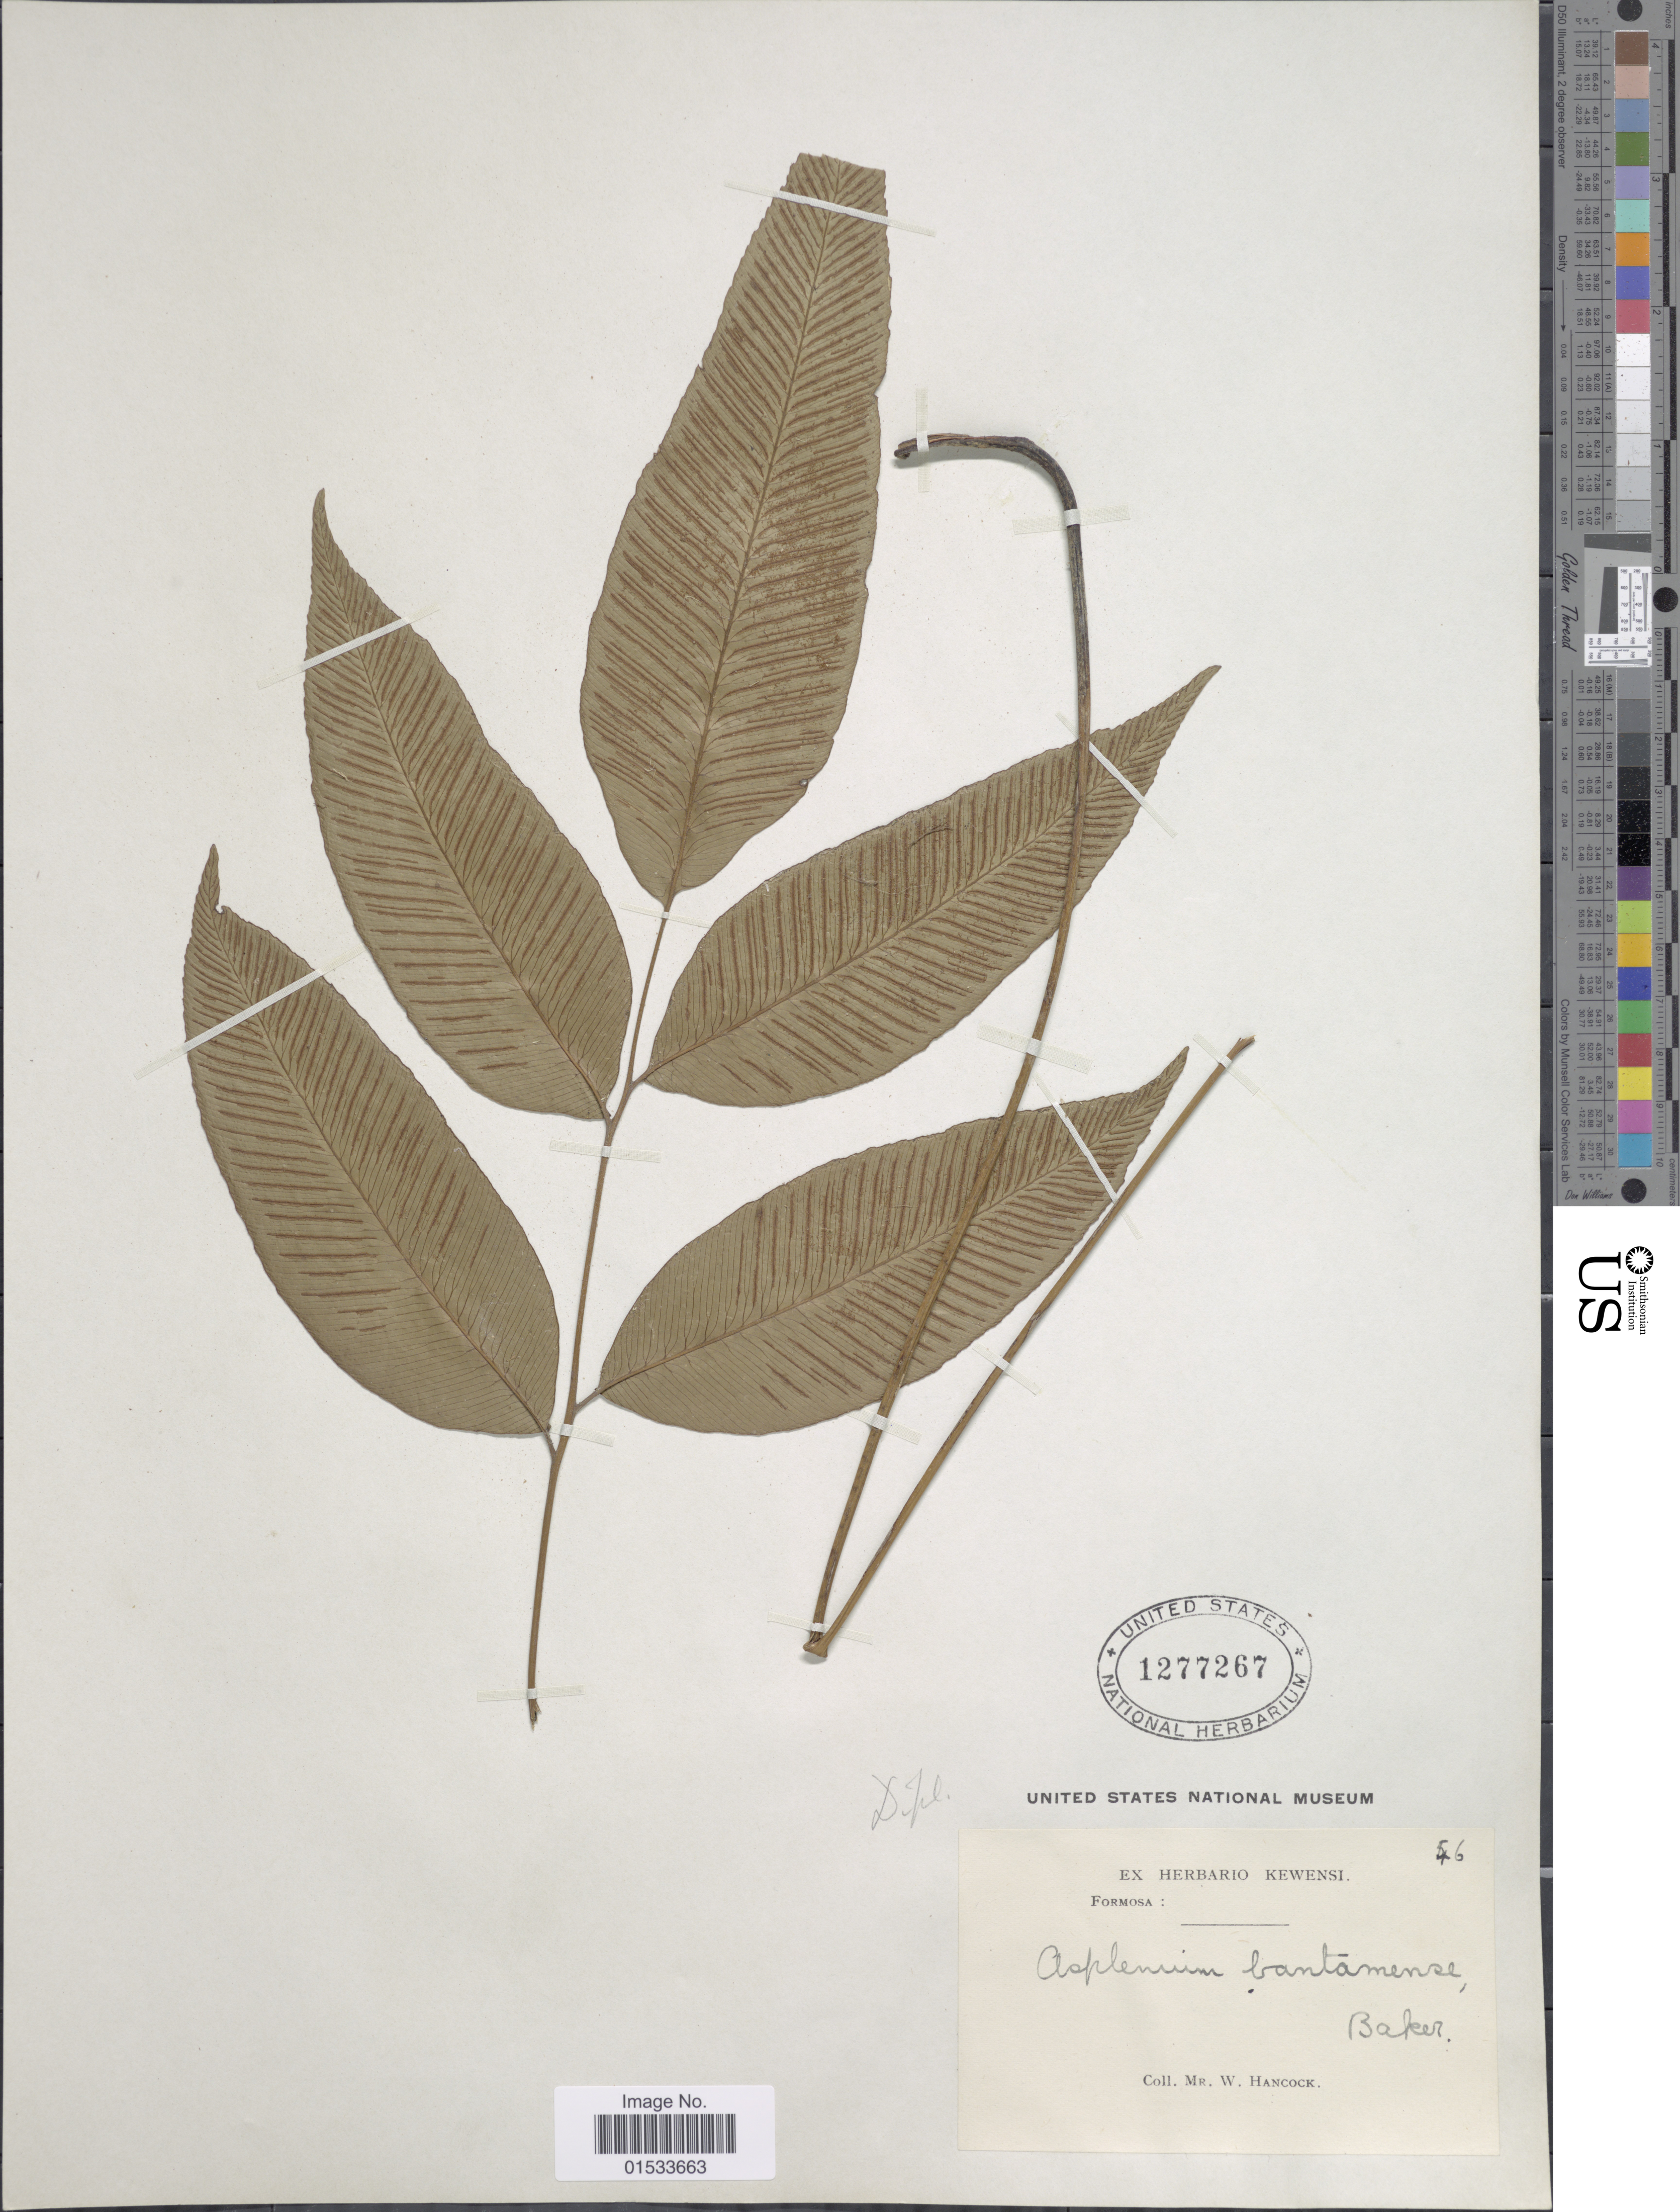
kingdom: Plantae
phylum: Tracheophyta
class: Polypodiopsida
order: Polypodiales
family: Athyriaceae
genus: Diplazium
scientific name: Diplazium donianum var. donianum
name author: (Mett.) Tardieu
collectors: W. Hancock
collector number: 56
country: Taiwan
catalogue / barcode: US 1277267